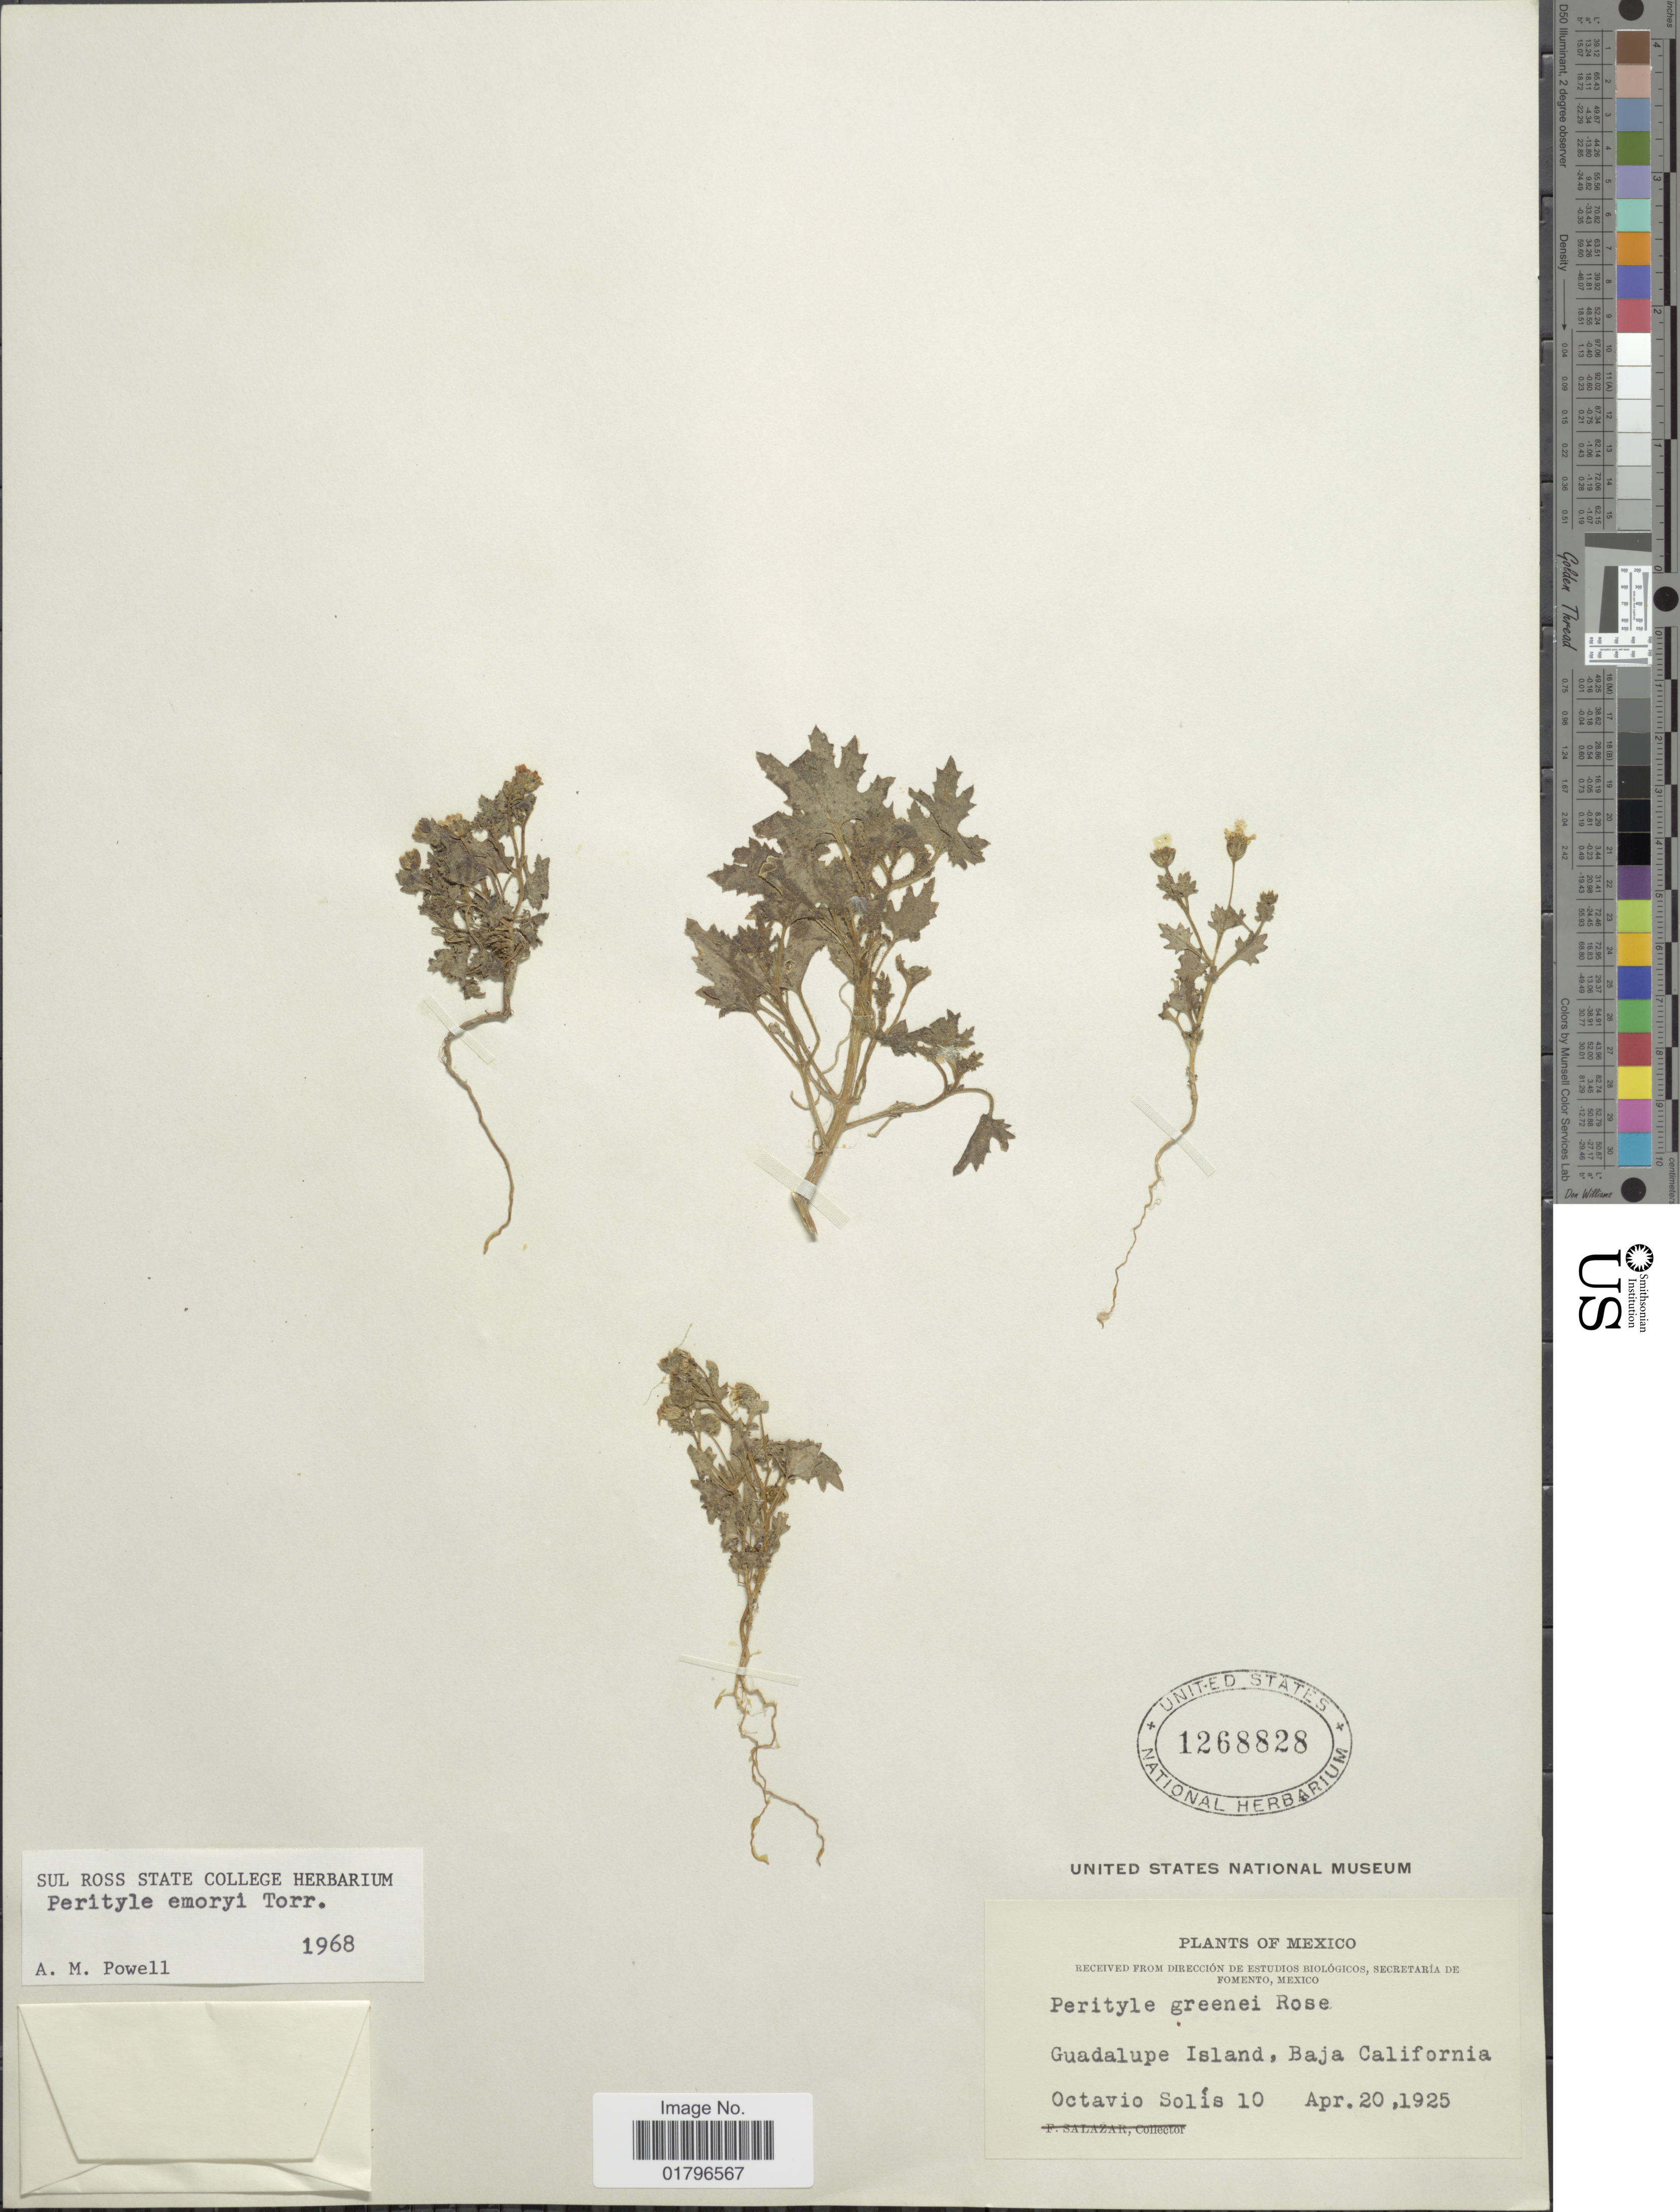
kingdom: Plantae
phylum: Tracheophyta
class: Magnoliopsida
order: Asterales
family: Asteraceae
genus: Perityle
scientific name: Perityle emoryi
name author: Torr.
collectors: O. Solis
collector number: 10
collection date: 1925-04-20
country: Mexico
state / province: Baja California Sur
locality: Guadalupe Island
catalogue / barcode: US 1268828